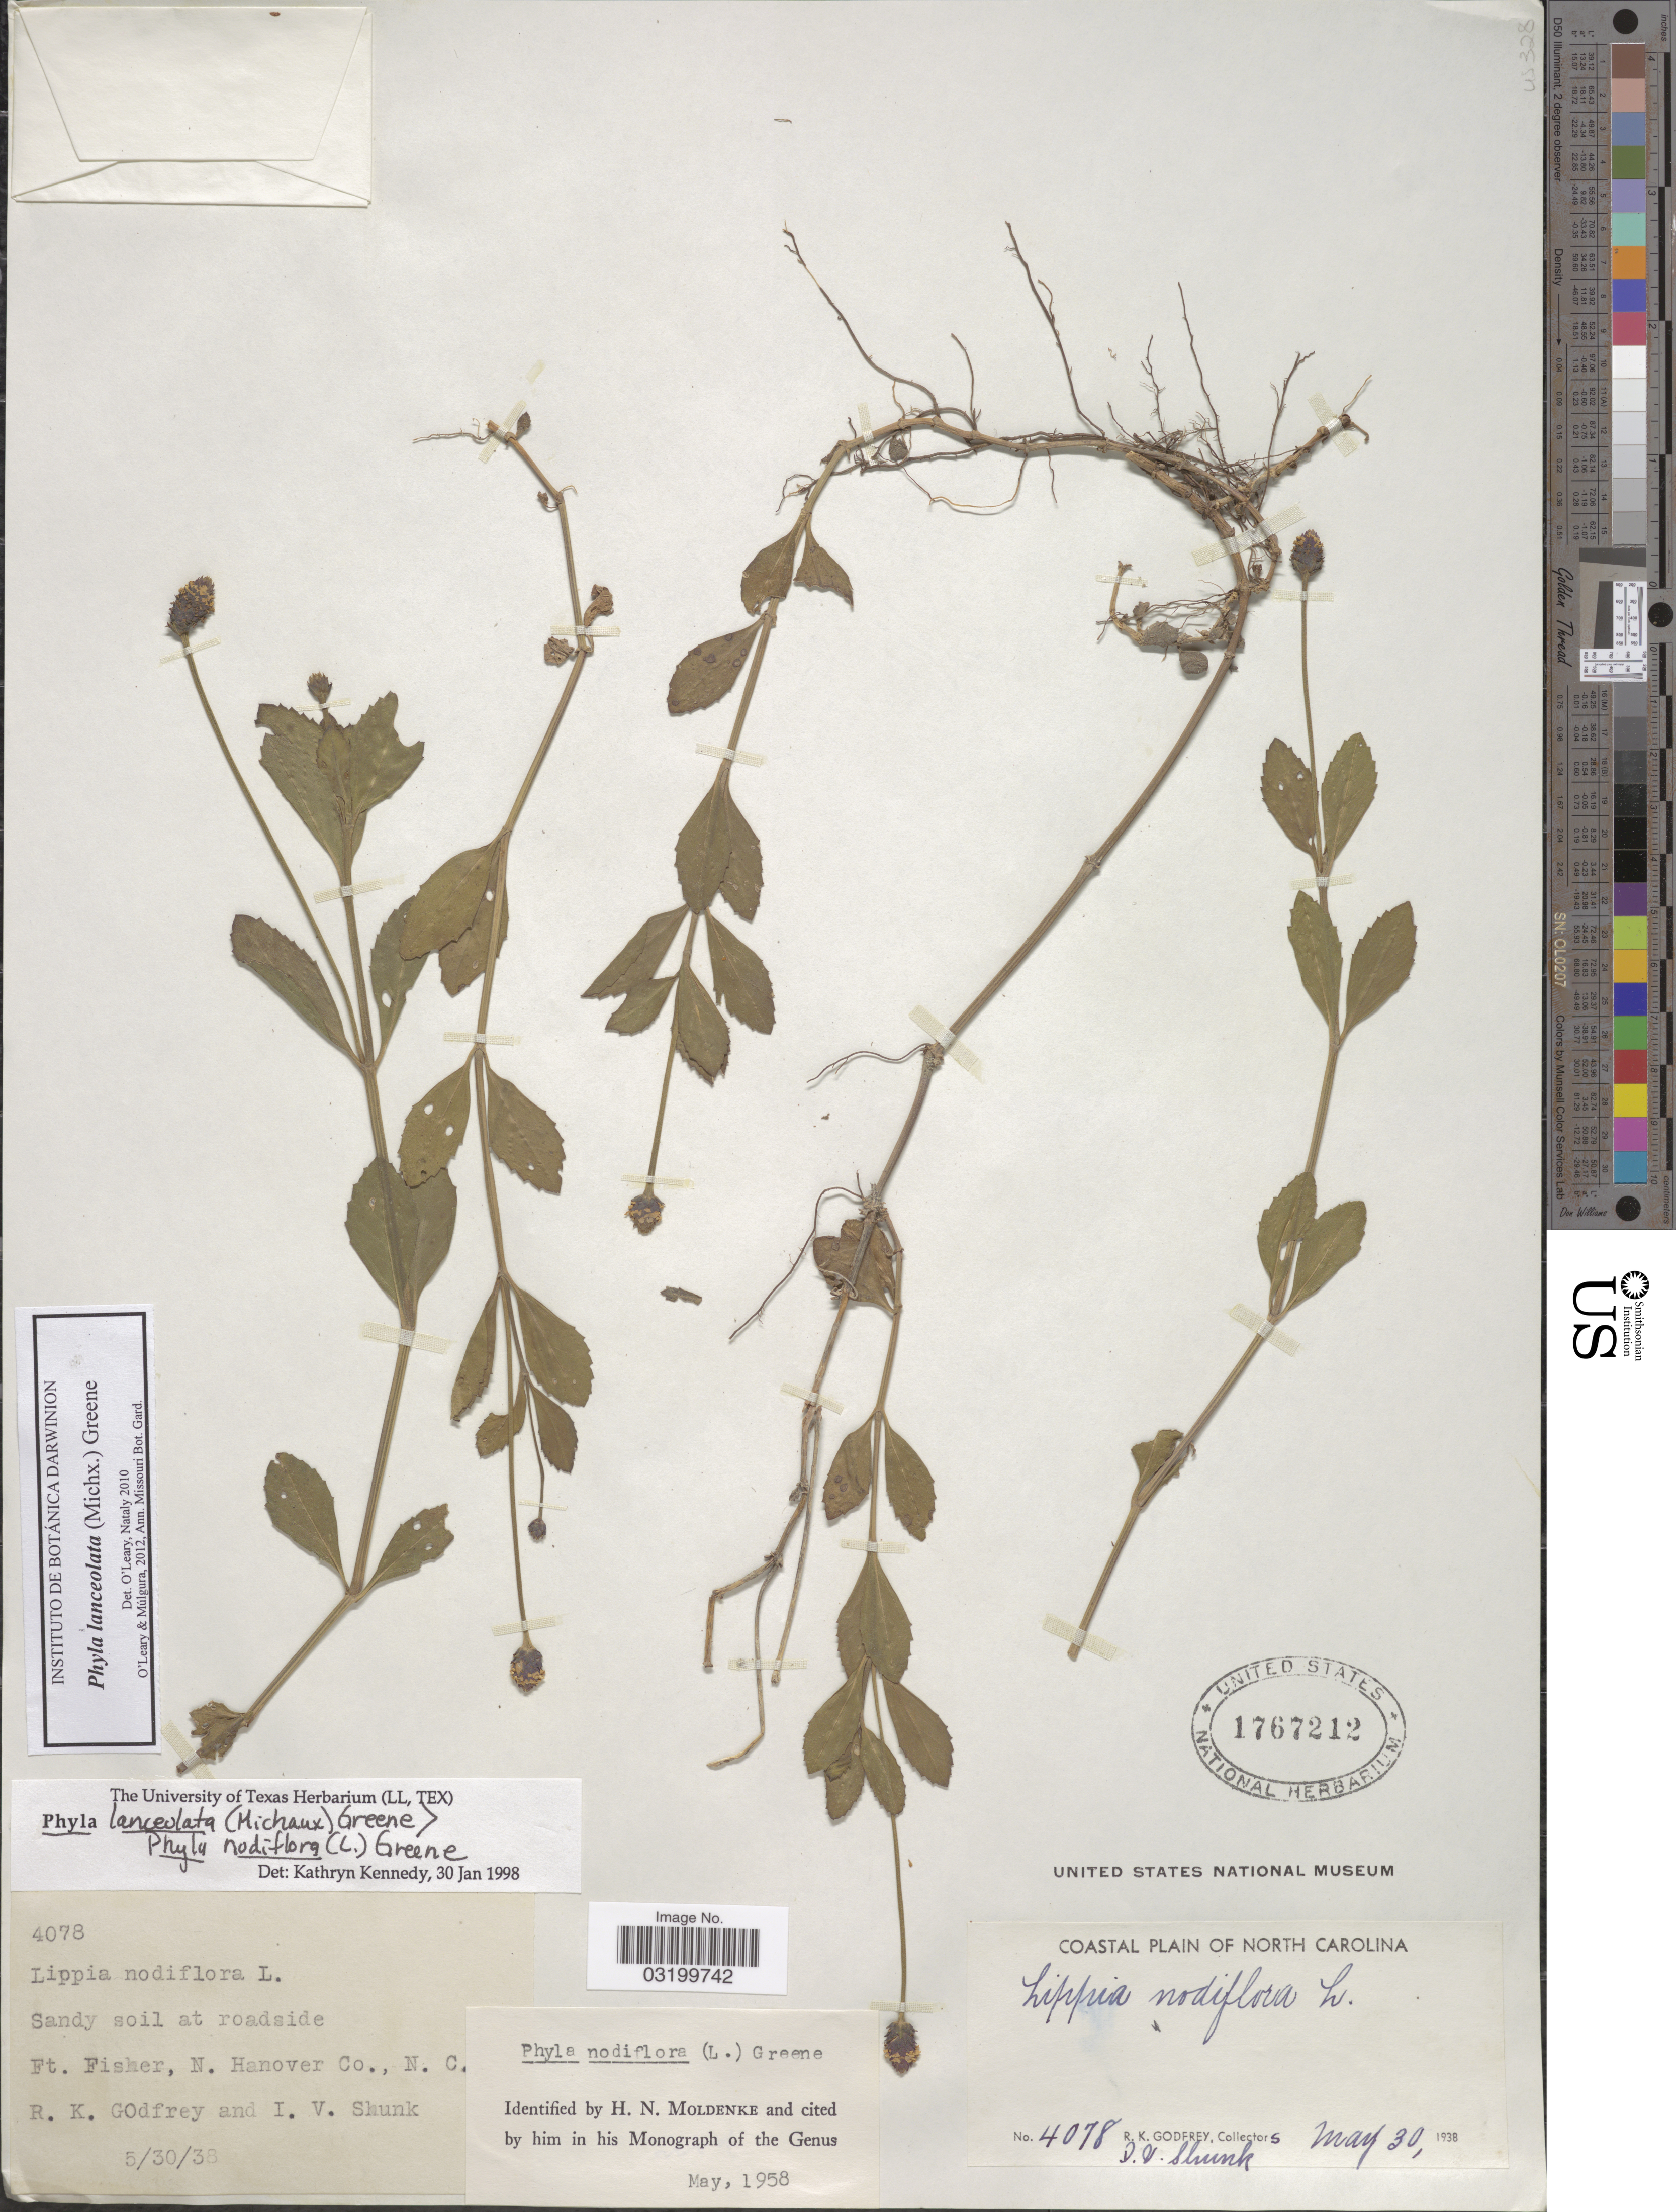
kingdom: Plantae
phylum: Tracheophyta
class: Magnoliopsida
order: Lamiales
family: Verbenaceae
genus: Phyla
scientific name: Phyla lanceolata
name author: (Michx.) Greene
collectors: R. K. Godfrey & I. Shunk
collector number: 4078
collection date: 1938-05-30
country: United States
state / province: North Carolina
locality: Coastal Plain of North Carolina. Ft. Fisher, N. Hanover Co.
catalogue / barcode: US 1767212